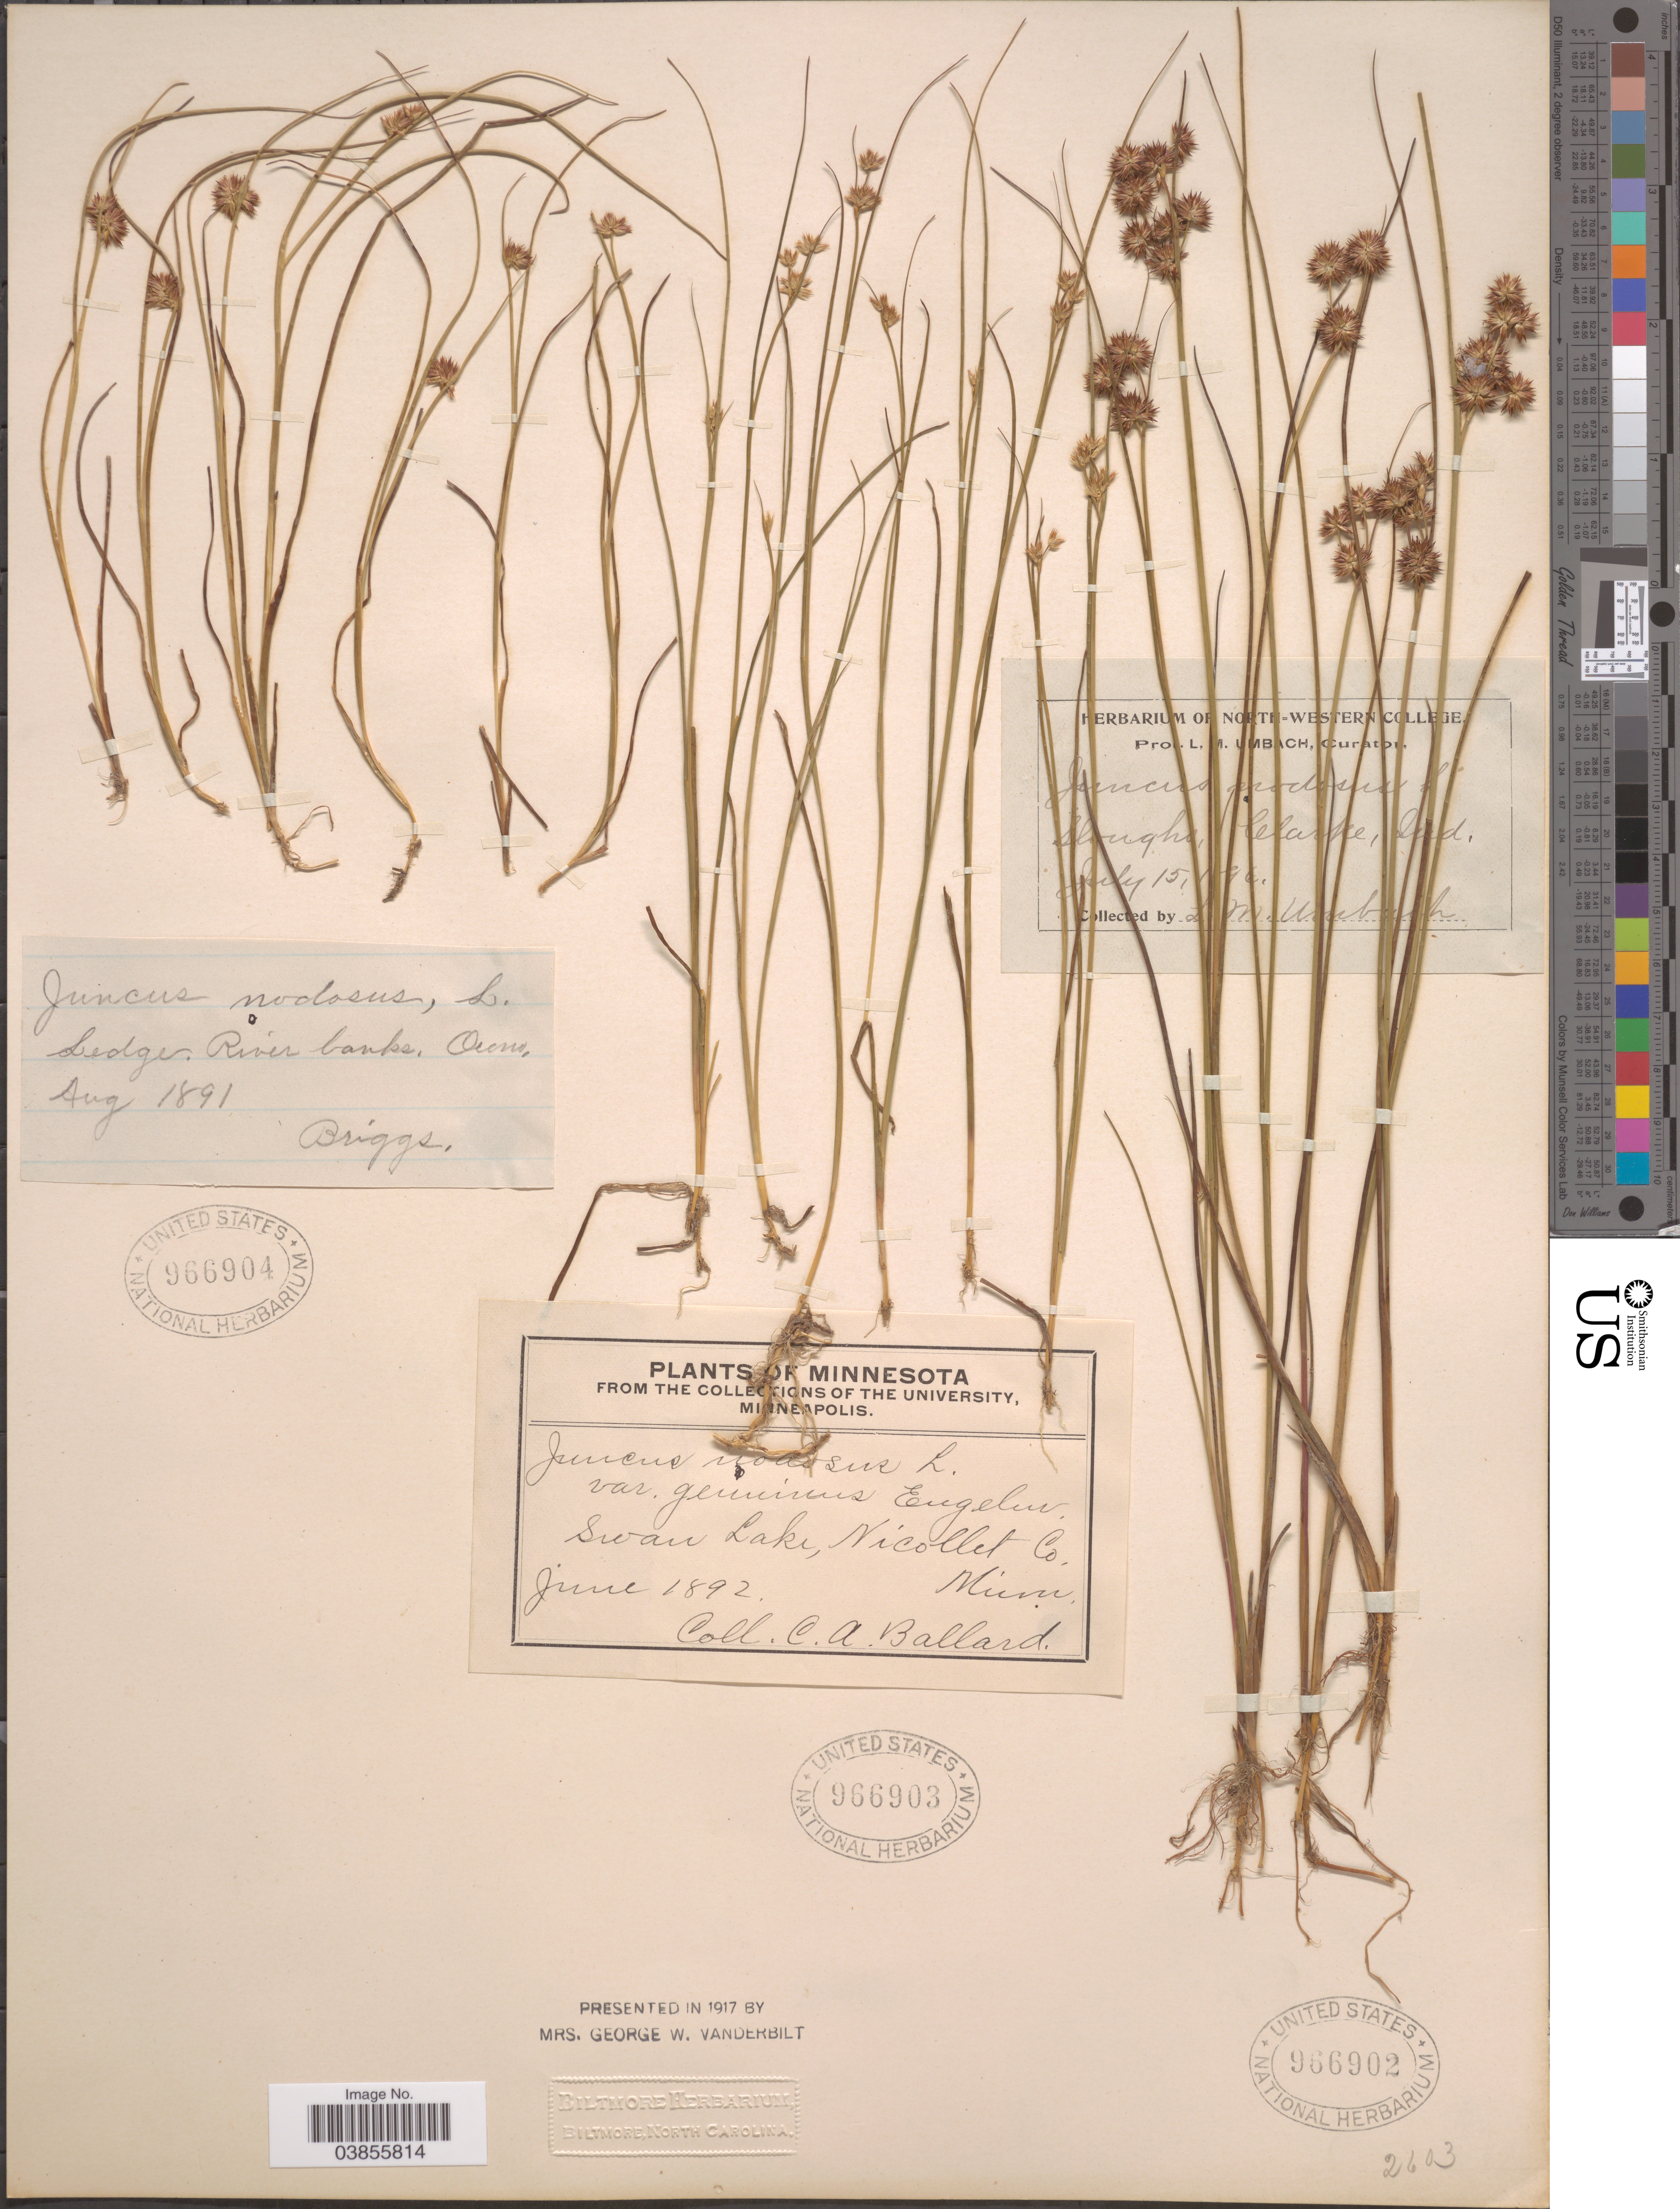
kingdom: Plantae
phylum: Tracheophyta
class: Liliopsida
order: Poales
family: Juncaceae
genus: Juncus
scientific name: Juncus nodosus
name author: L.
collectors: Briggs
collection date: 1891-08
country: United States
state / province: Maine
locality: Ledge. River banks, Orono.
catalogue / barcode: US 966904-3